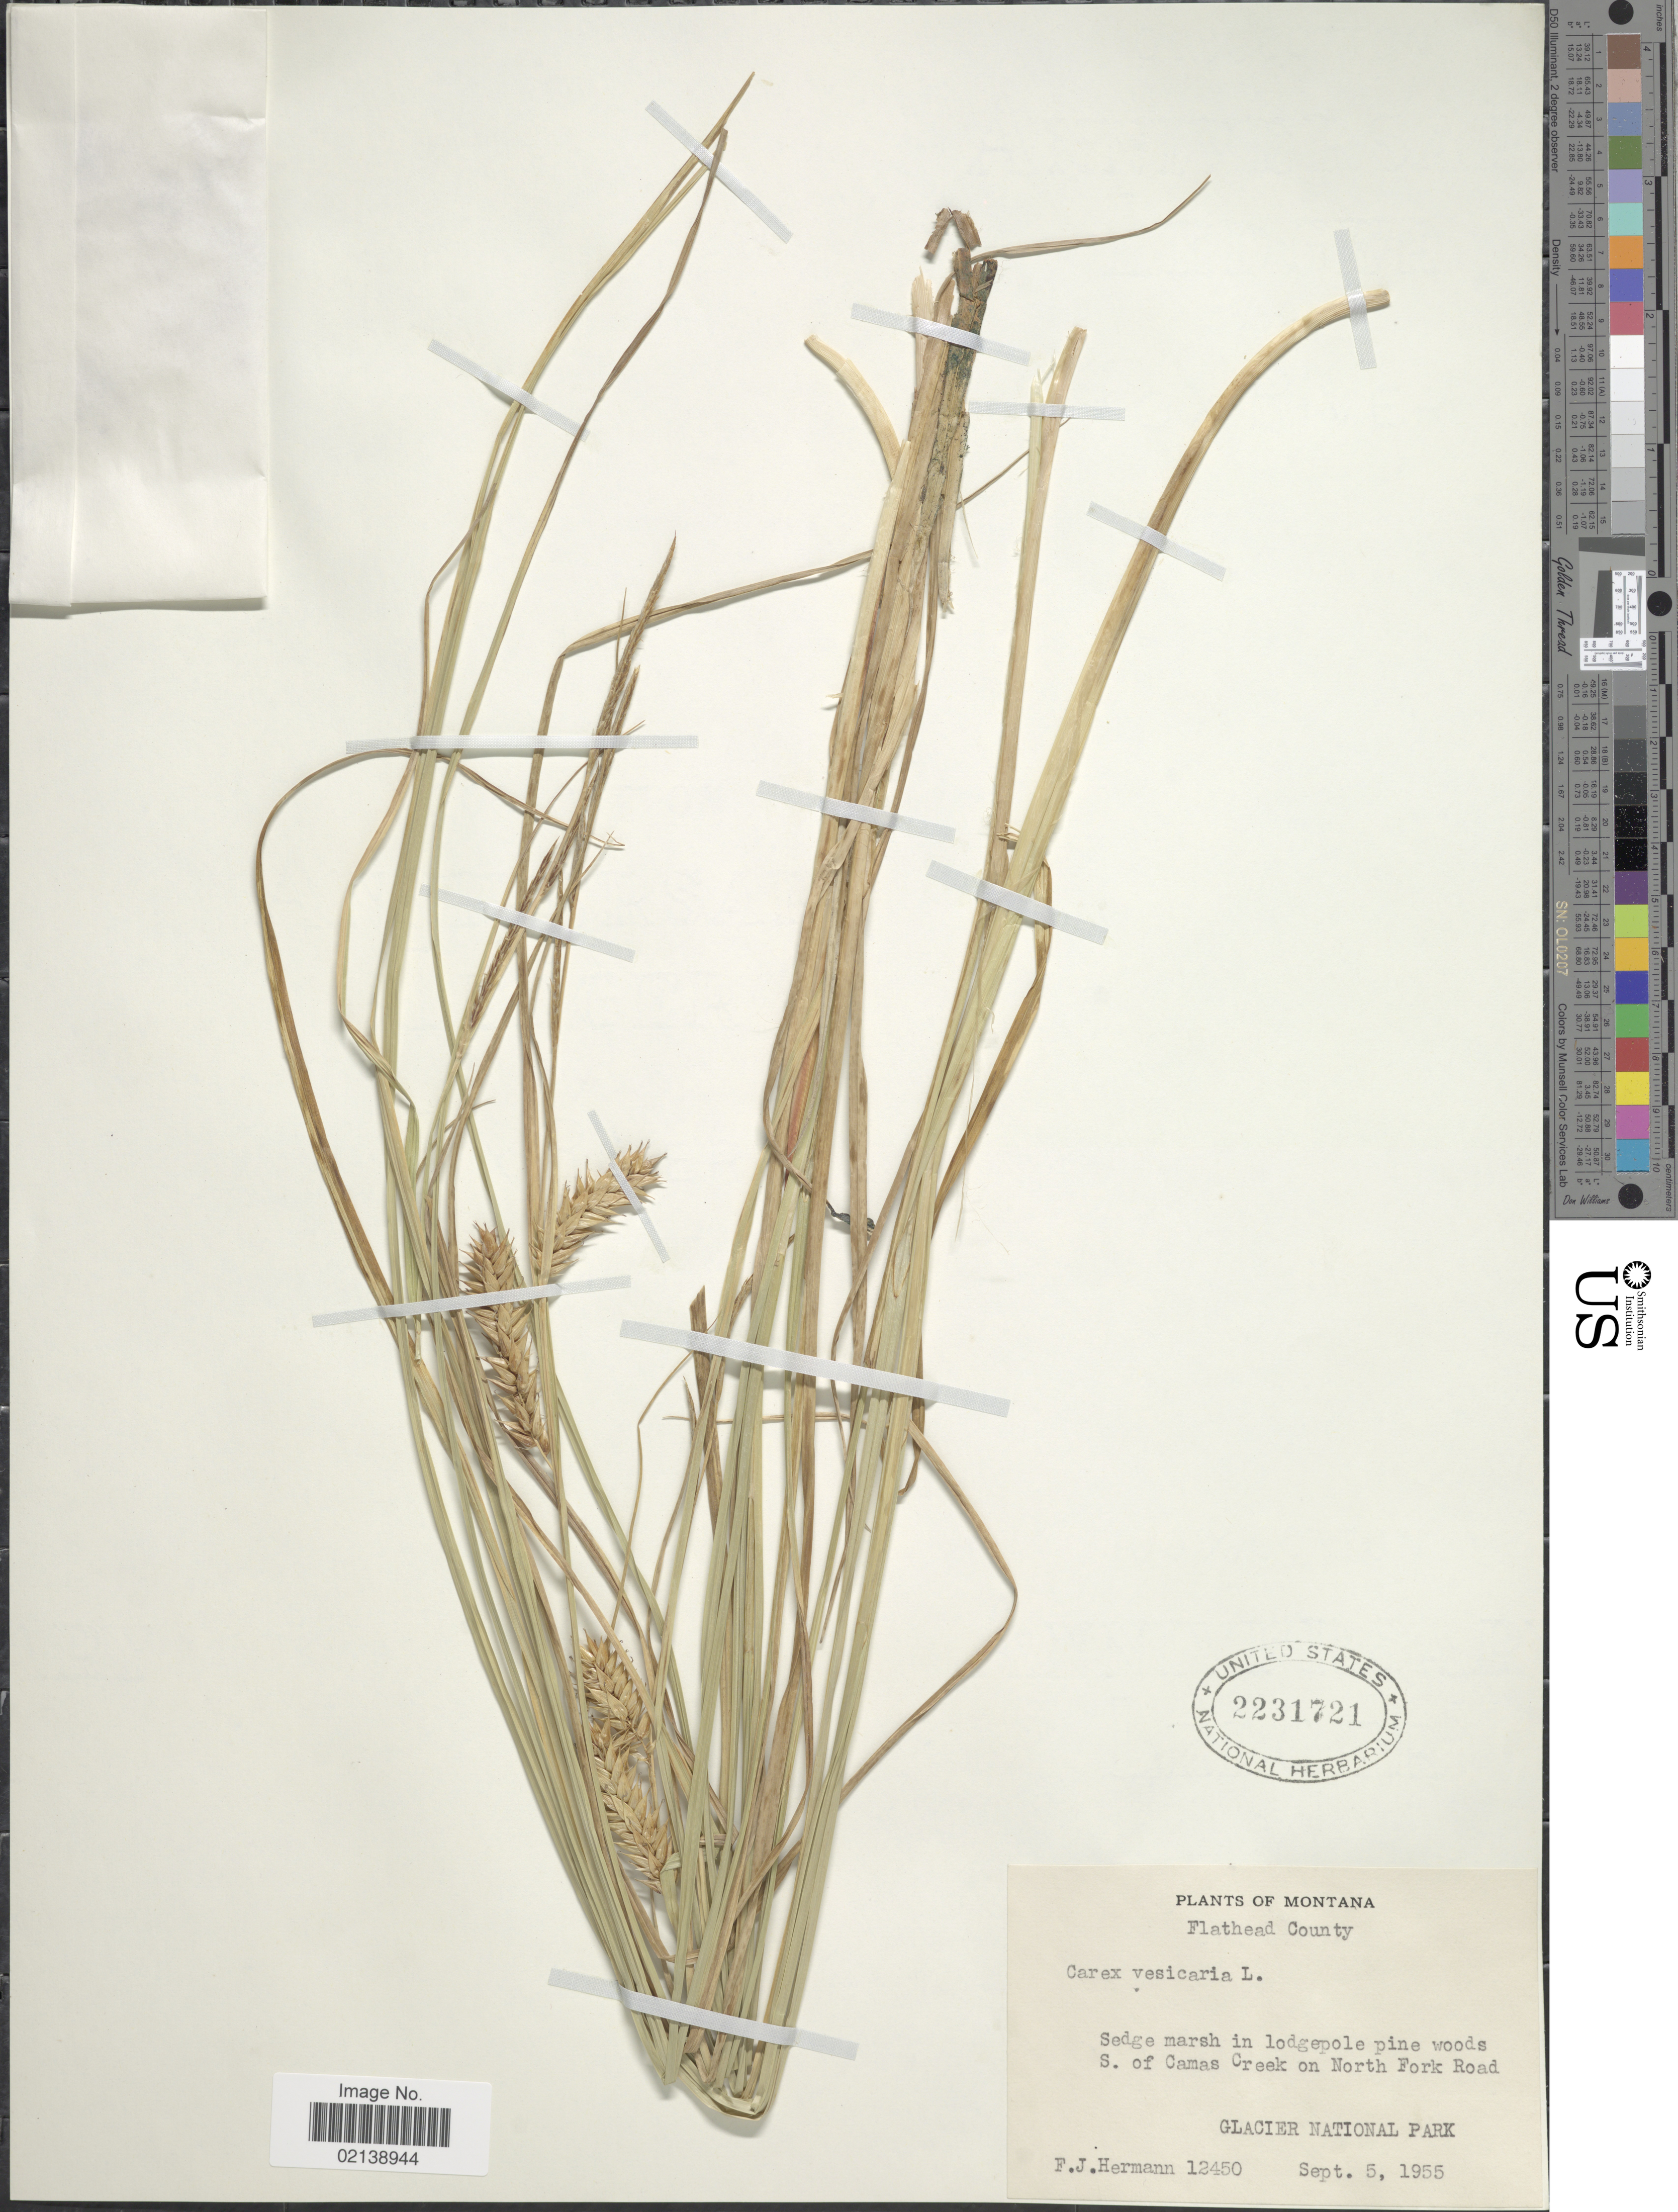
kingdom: Plantae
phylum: Tracheophyta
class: Liliopsida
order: Poales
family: Cyperaceae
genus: Carex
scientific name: Carex vesicaria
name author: L.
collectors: F. J. Hermann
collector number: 12450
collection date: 1955-09-05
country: United States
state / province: Montana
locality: Sedge marsh in lodgepole pine woods S. of Camas Creek on North Fork Road, Glacier National Park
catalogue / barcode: US 2231721